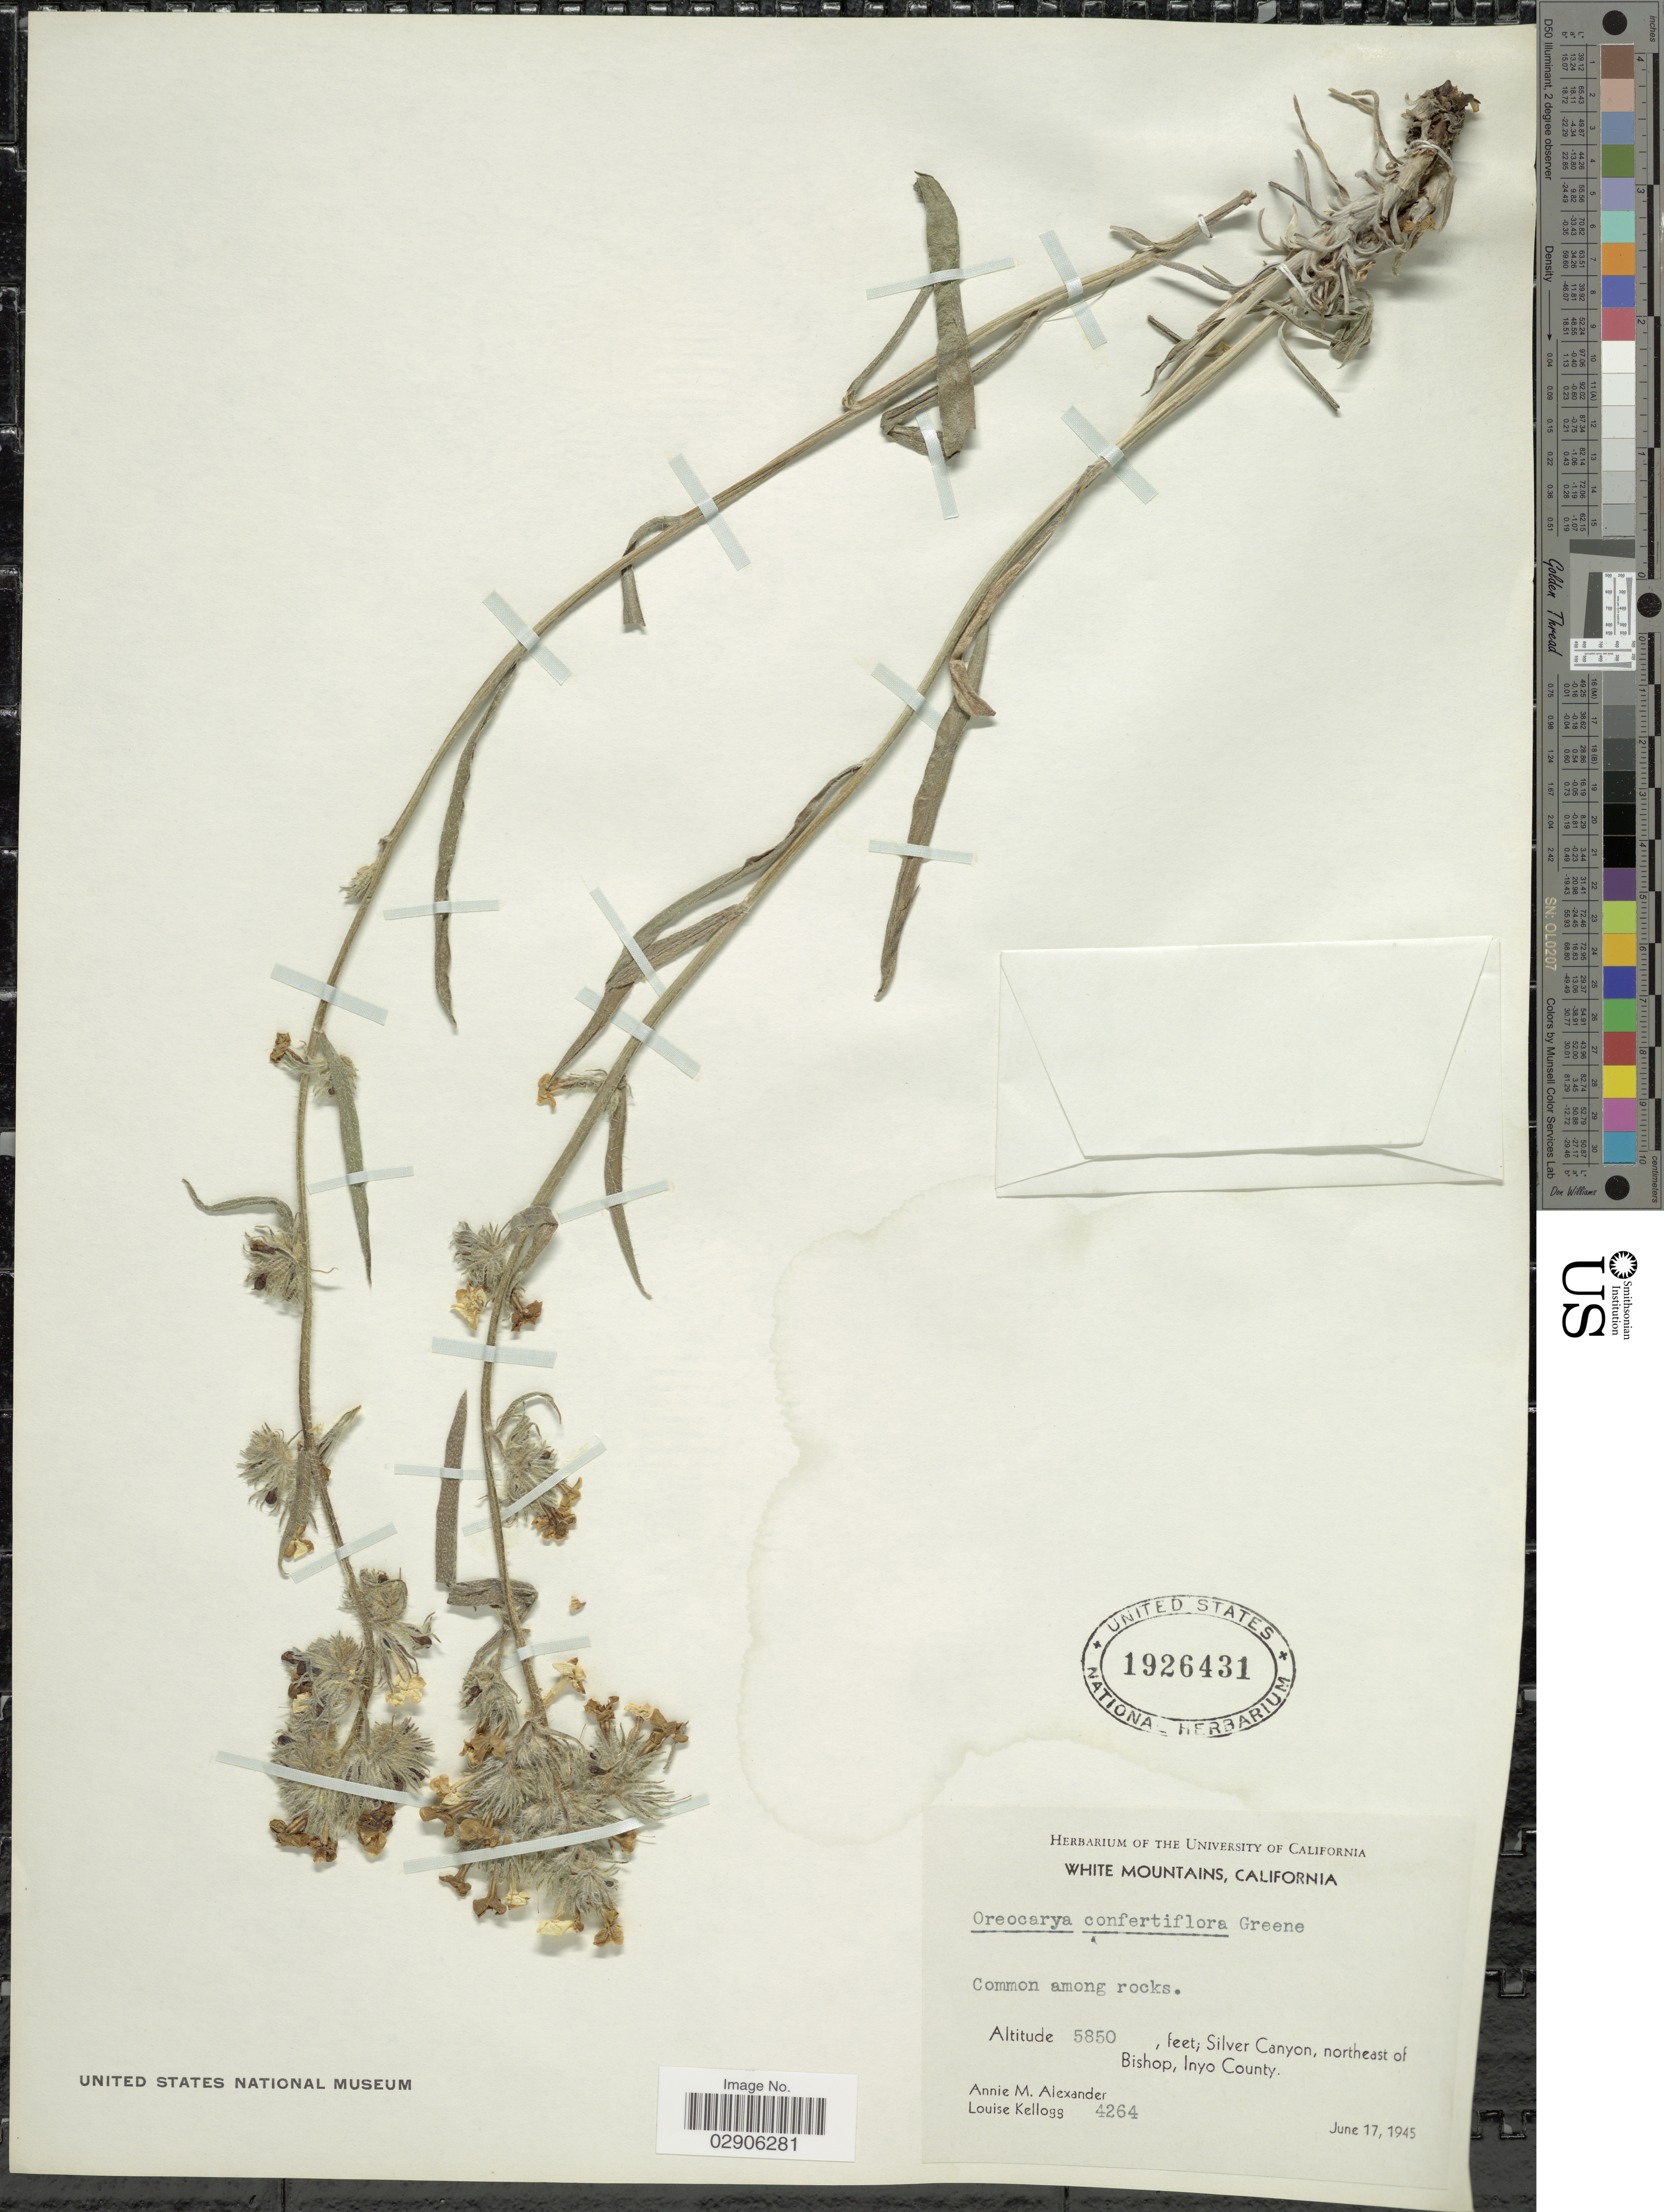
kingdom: Plantae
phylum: Tracheophyta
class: Magnoliopsida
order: Boraginales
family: Boraginaceae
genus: Oreocarya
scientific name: Oreocarya confertiflora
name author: Greene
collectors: A. M. Alexander & L. Kellogg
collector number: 4264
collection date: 1945-06-17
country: United States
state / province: California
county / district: Inyo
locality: White Mountains, California, Silver Canyon, northeast of Bishop, Inyo County.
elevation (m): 1783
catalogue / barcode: US 1926431